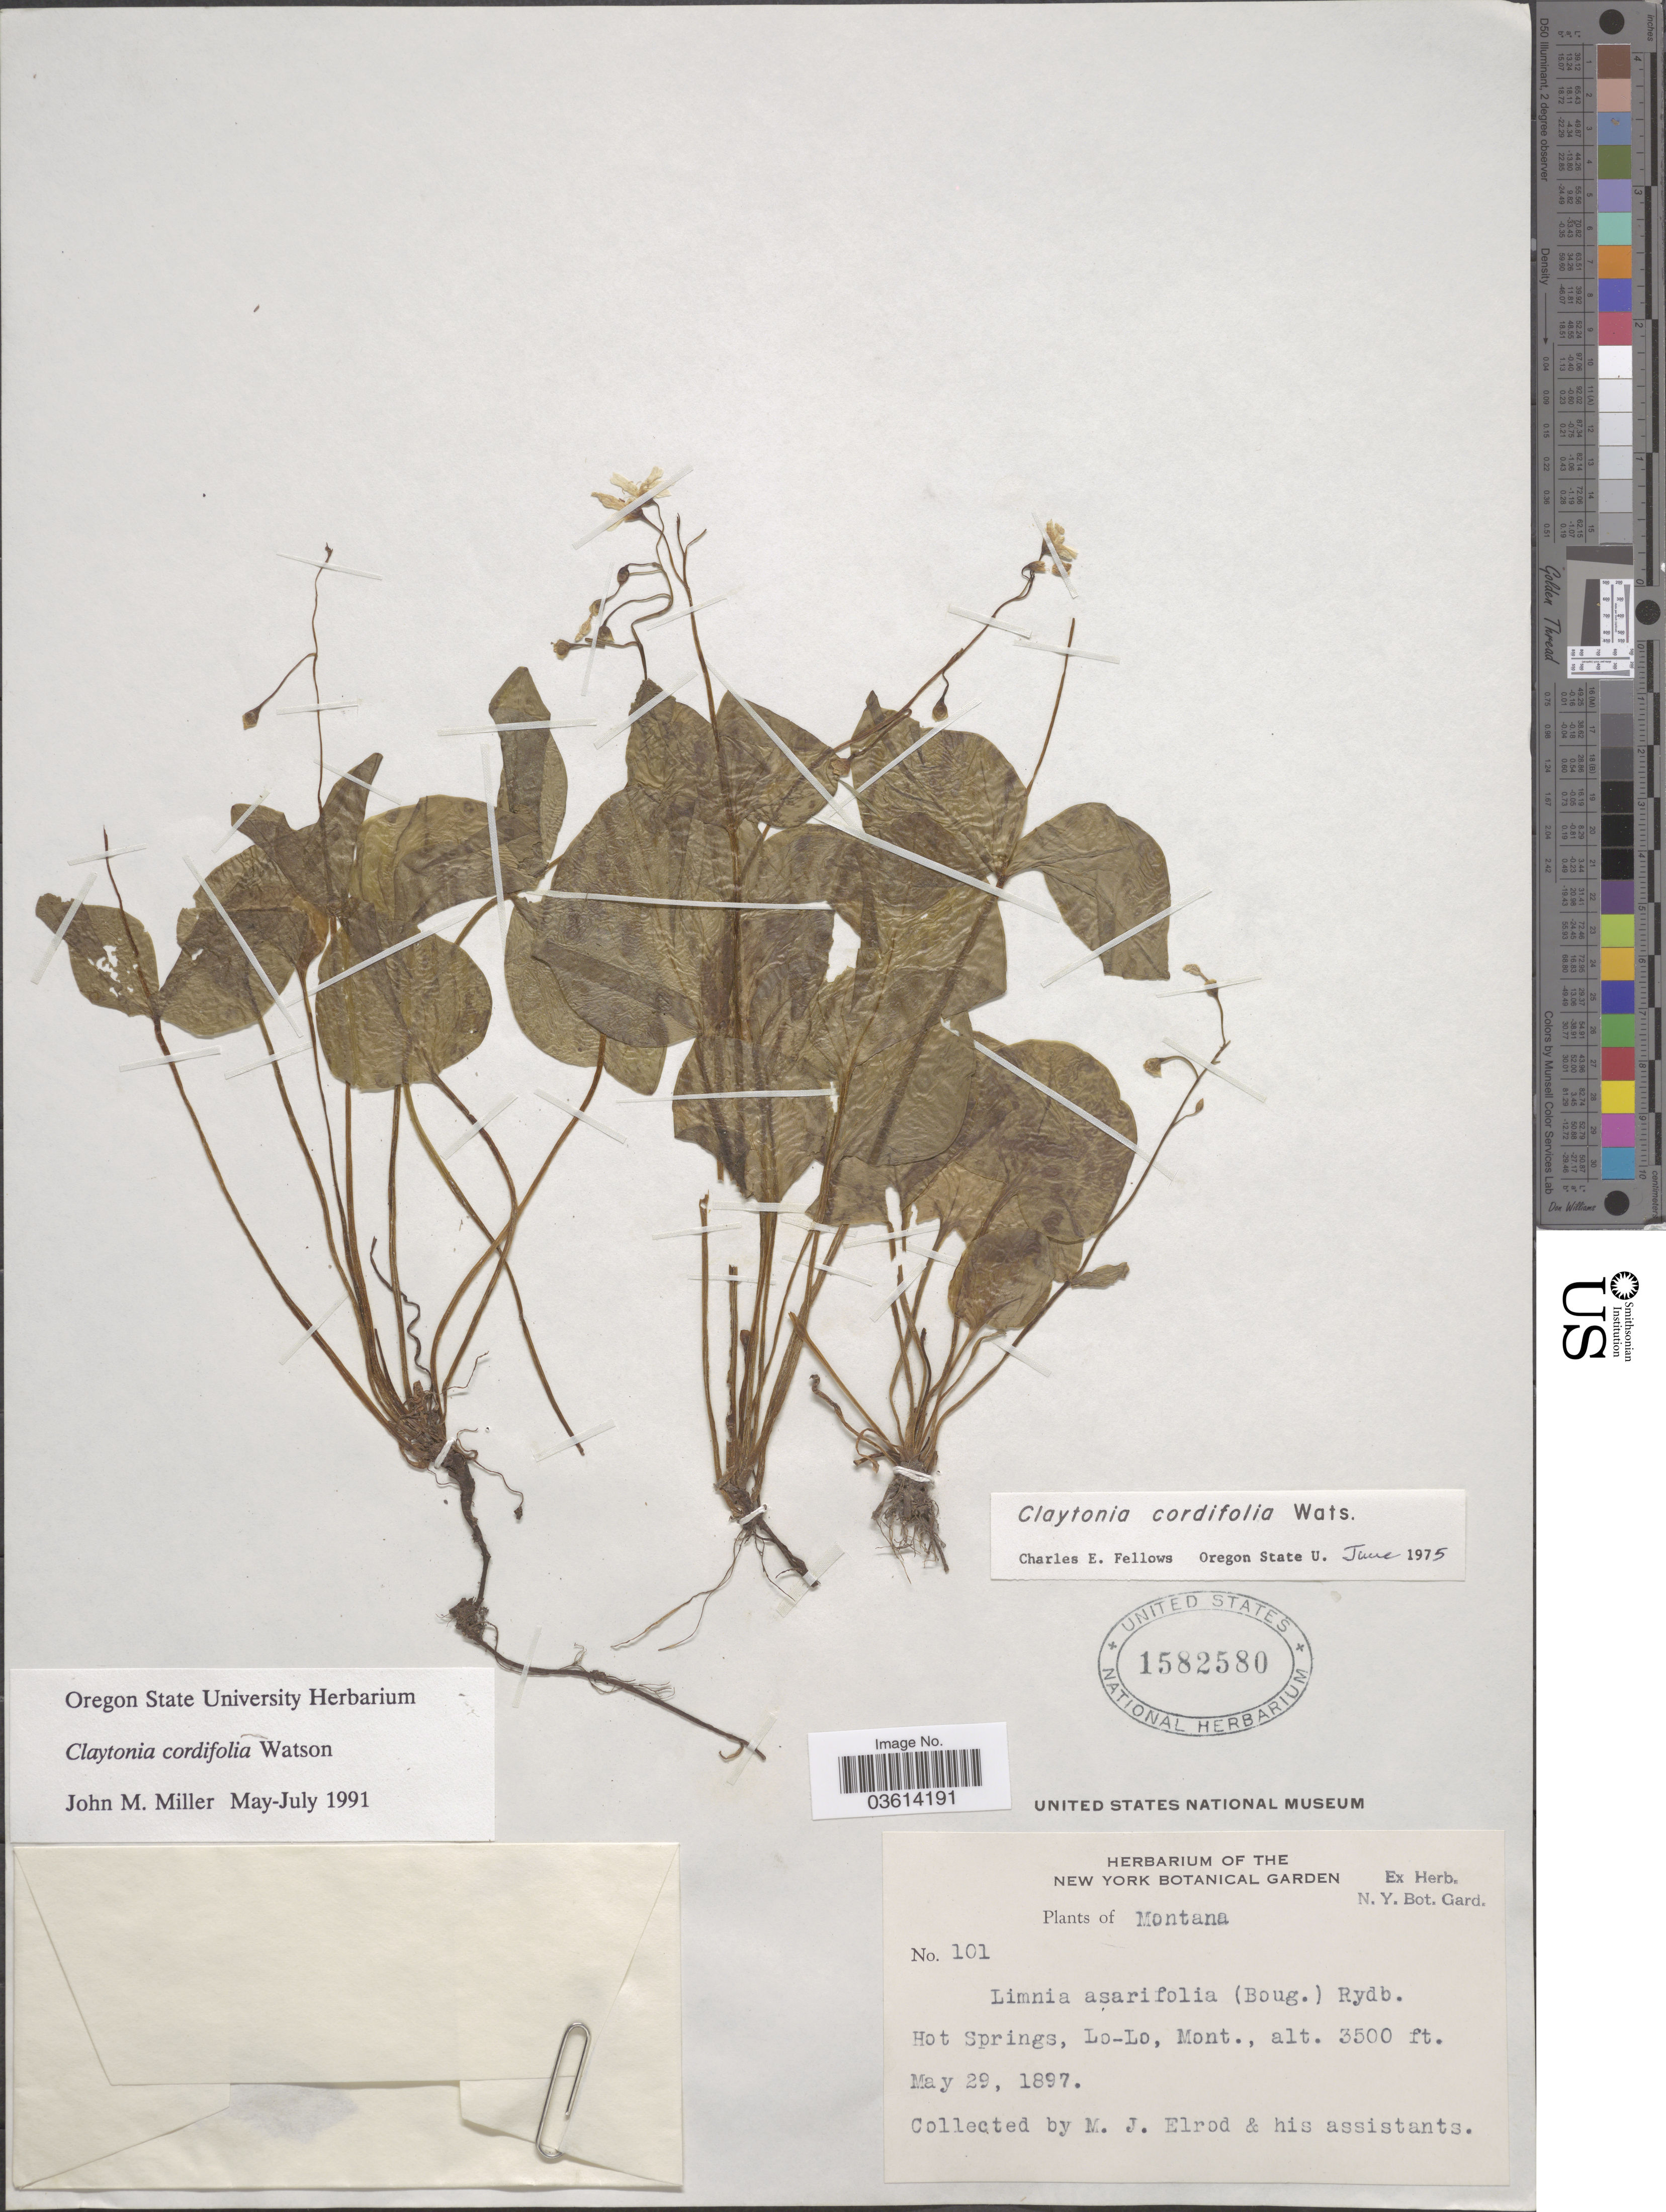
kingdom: Plantae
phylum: Tracheophyta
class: Magnoliopsida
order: Caryophyllales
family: Montiaceae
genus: Claytonia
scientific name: Claytonia cordifolia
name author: S. Watson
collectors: J. Elrod & et al.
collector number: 101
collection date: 1897-05-29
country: United States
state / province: Montana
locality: Hot Springs, Lo-Lo, Mont.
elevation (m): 1067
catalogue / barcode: US 1582580